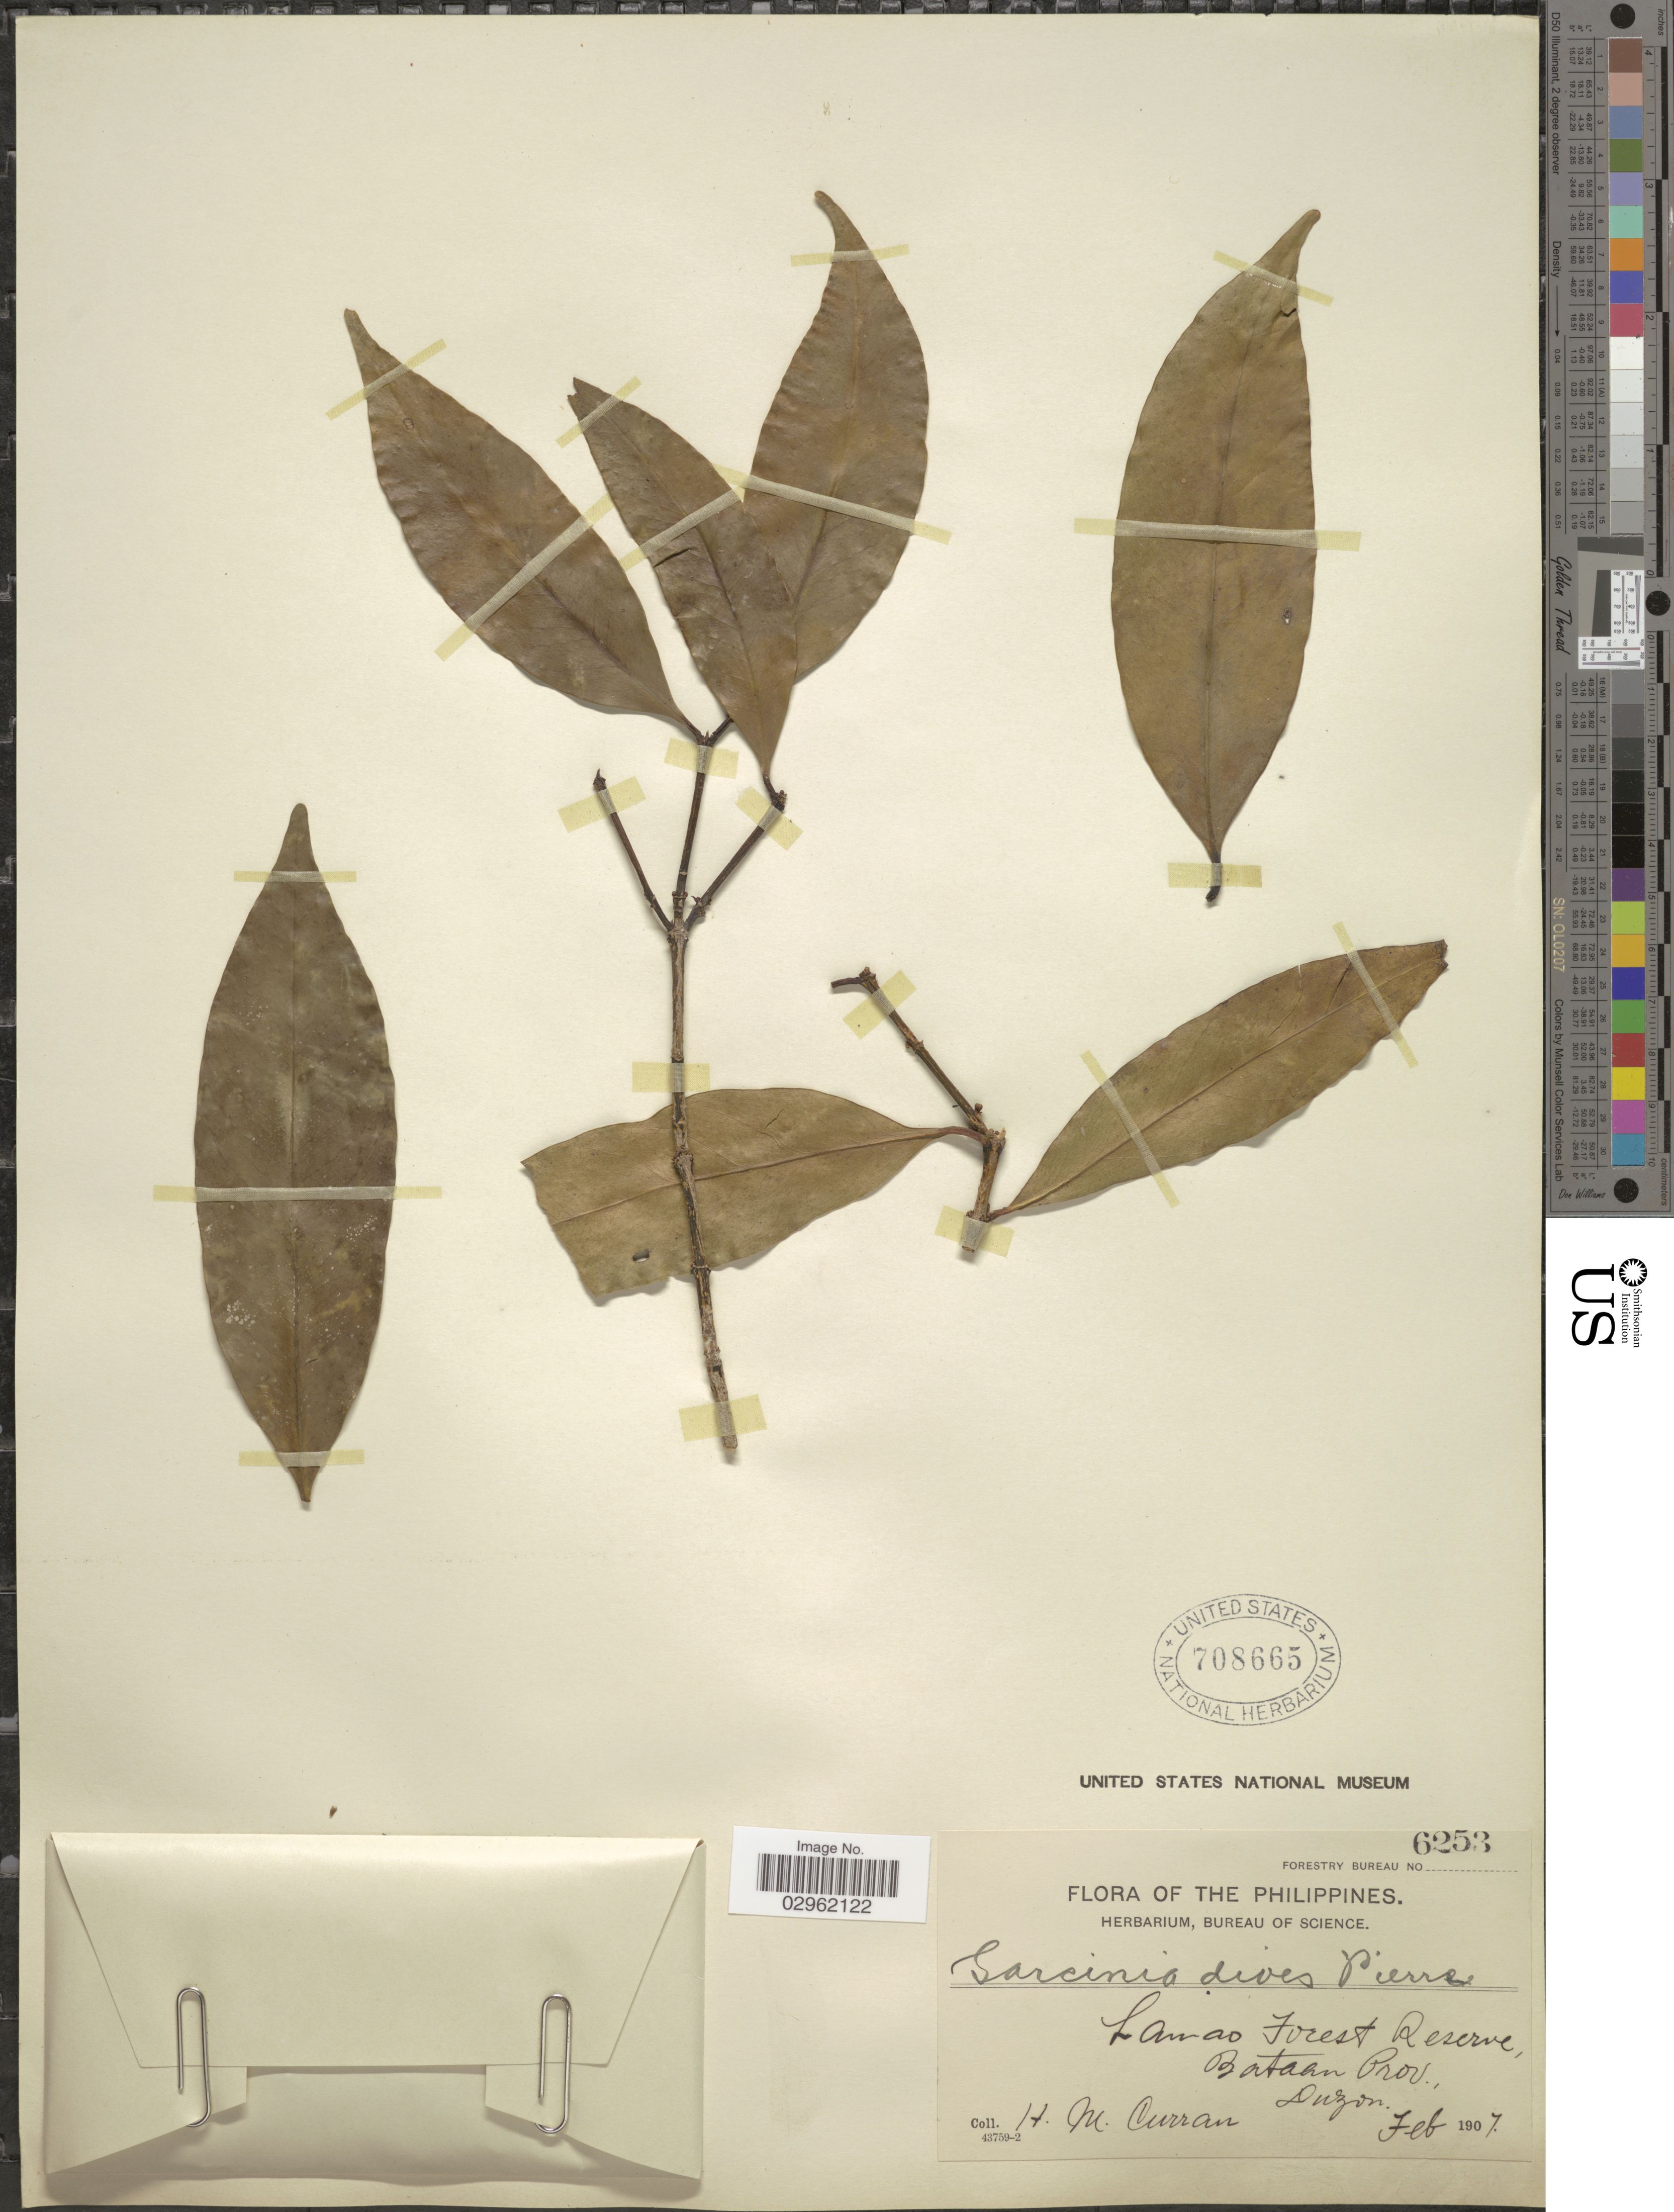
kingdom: Plantae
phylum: Tracheophyta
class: Magnoliopsida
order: Malpighiales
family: Clusiaceae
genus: Garcinia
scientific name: Garcinia dives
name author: Pierre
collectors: H. M. Curran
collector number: Forestry Bureau 6253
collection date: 1907-02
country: Philippines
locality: Lamao Forest Reserve, Bataan Prov., Luzon.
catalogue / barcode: US 708665